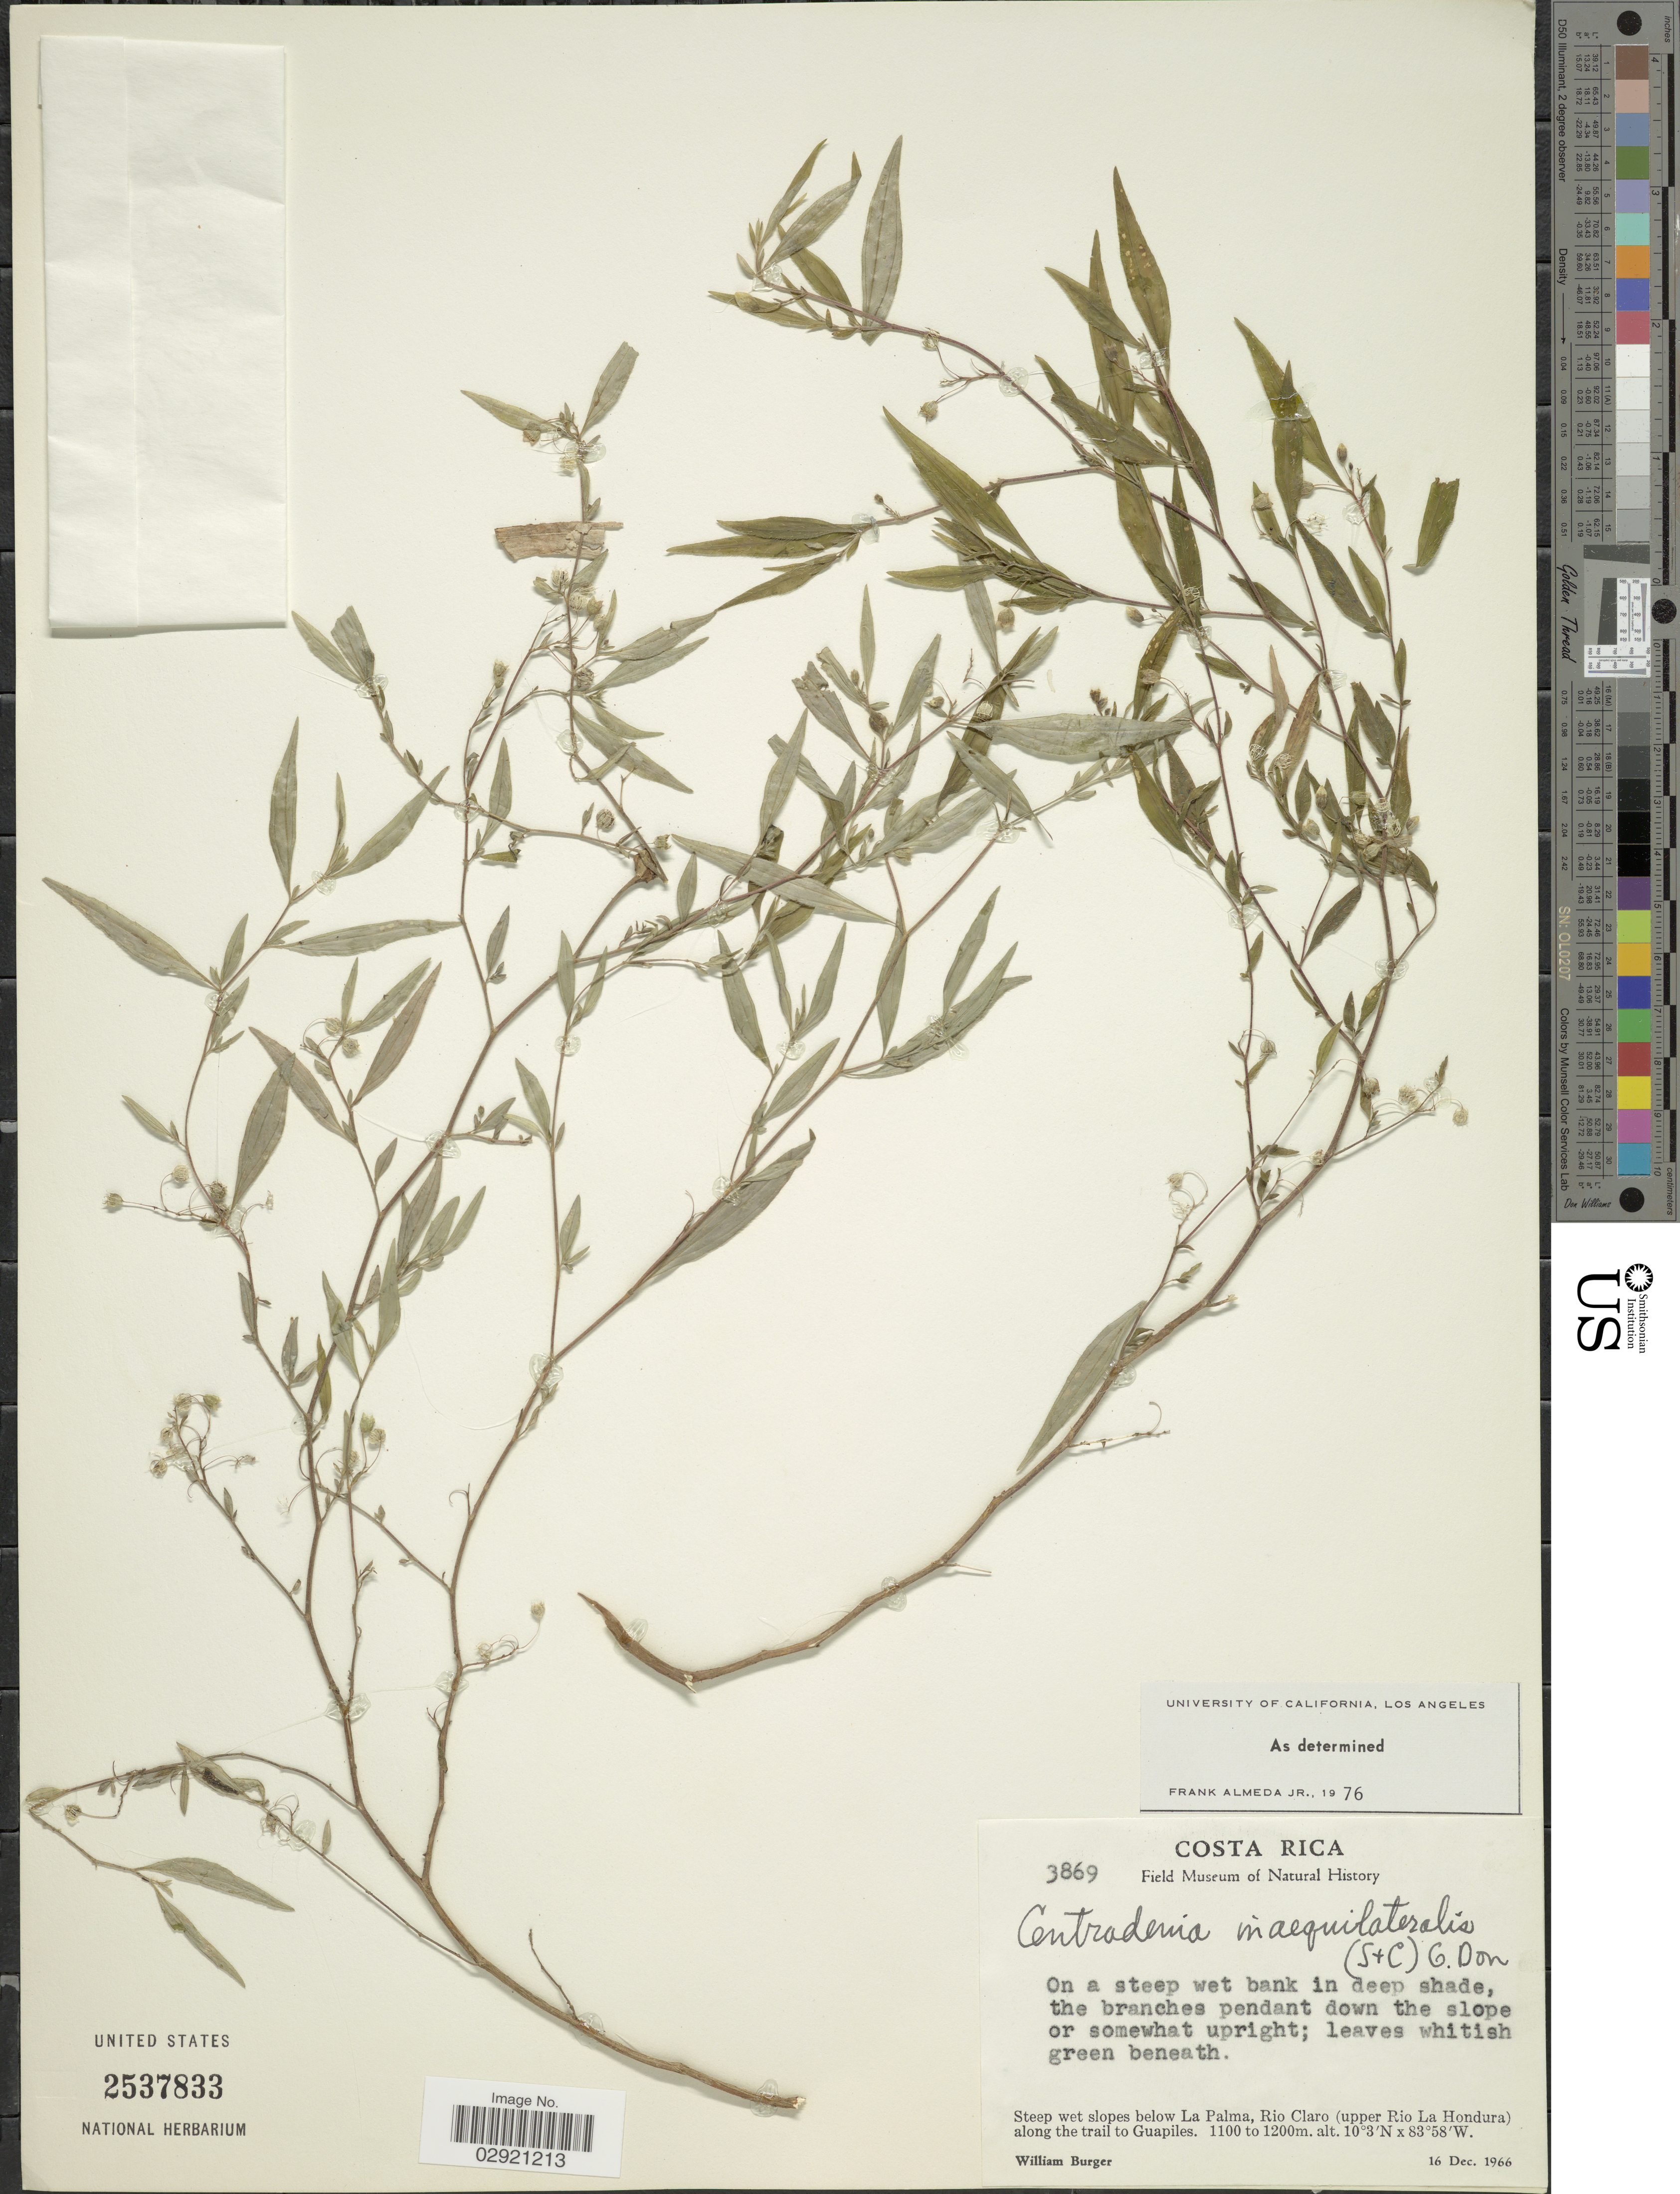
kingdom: Plantae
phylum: Tracheophyta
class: Magnoliopsida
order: Myrtales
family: Melastomataceae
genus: Centradenia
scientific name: Centradenia inaequilateralis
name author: (Gleason) G. Don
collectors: W. Burger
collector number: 3869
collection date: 1966-12-16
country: Costa Rica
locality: Below La Palma, Rio Claro (upper Rio La Hondura) along the trail to Guapiles.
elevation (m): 1100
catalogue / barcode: US 2537833